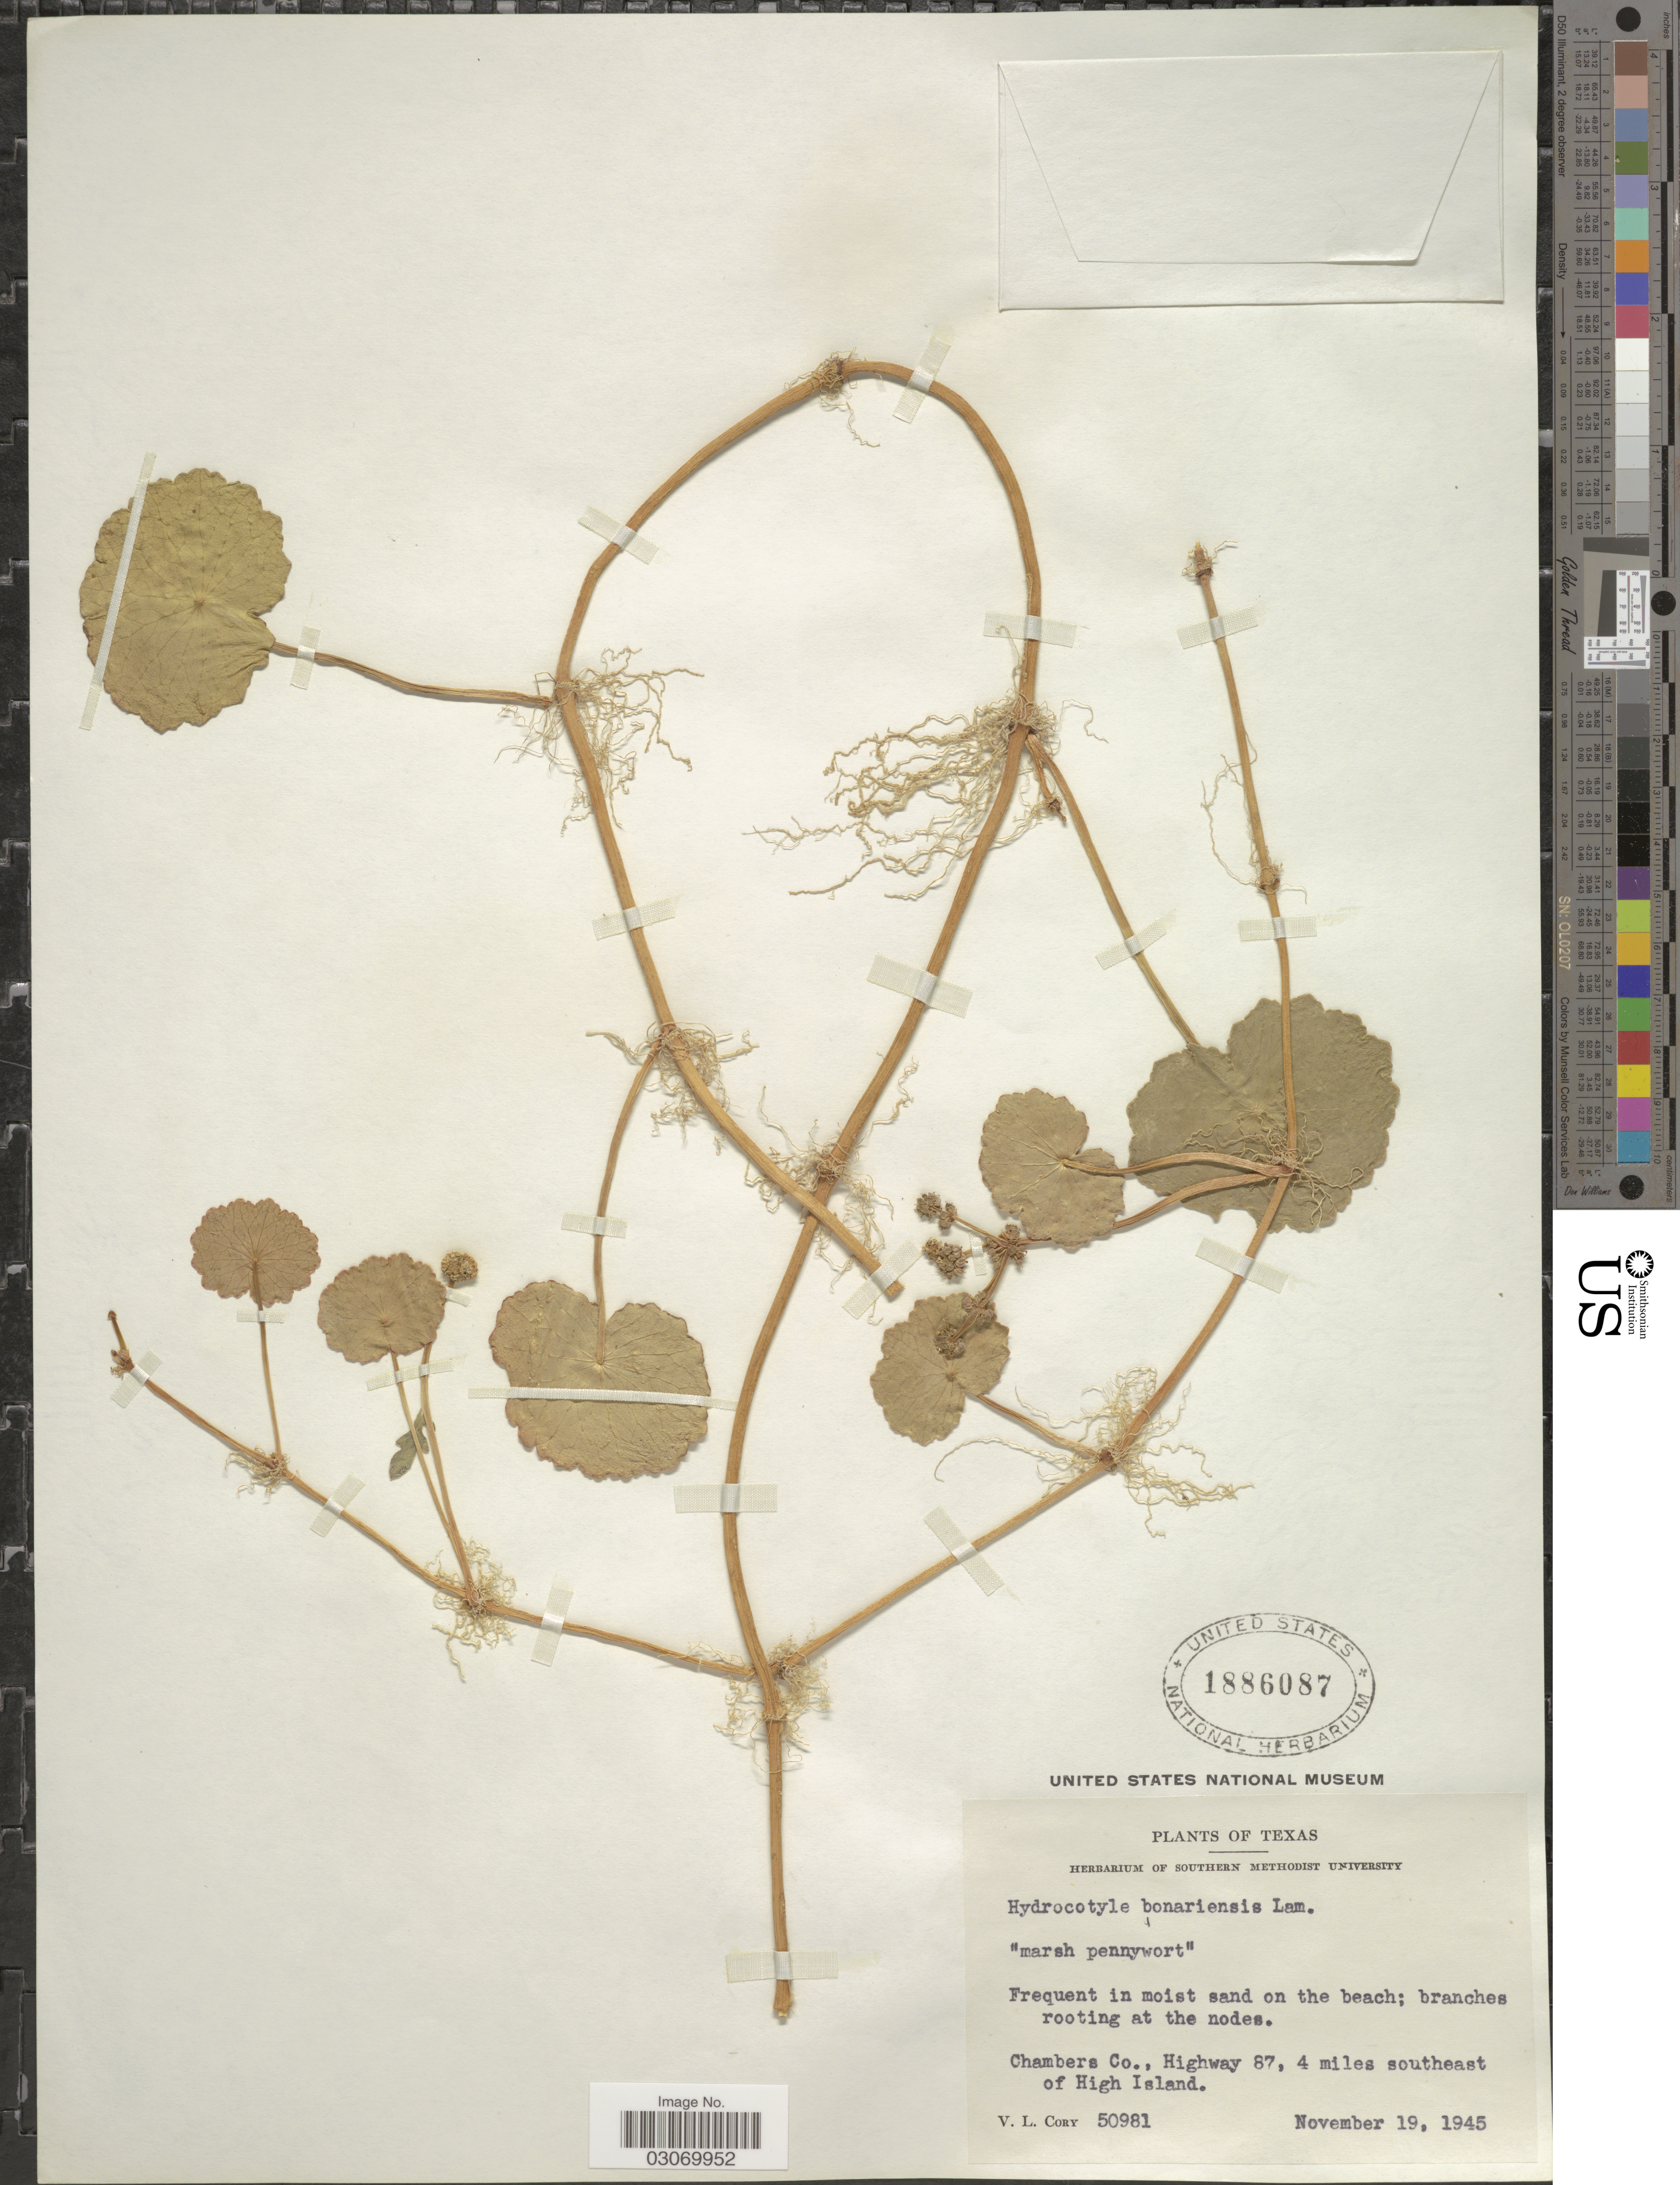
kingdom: Plantae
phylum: Tracheophyta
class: Magnoliopsida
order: Apiales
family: Araliaceae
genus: Hydrocotyle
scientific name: Hydrocotyle bonariensis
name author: Lam.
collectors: V. Cory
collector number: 50981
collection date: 1945-11-19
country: United States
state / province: Texas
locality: Chambers Co., Highway 87, 4 miles southeast of High Island.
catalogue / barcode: US 1886087